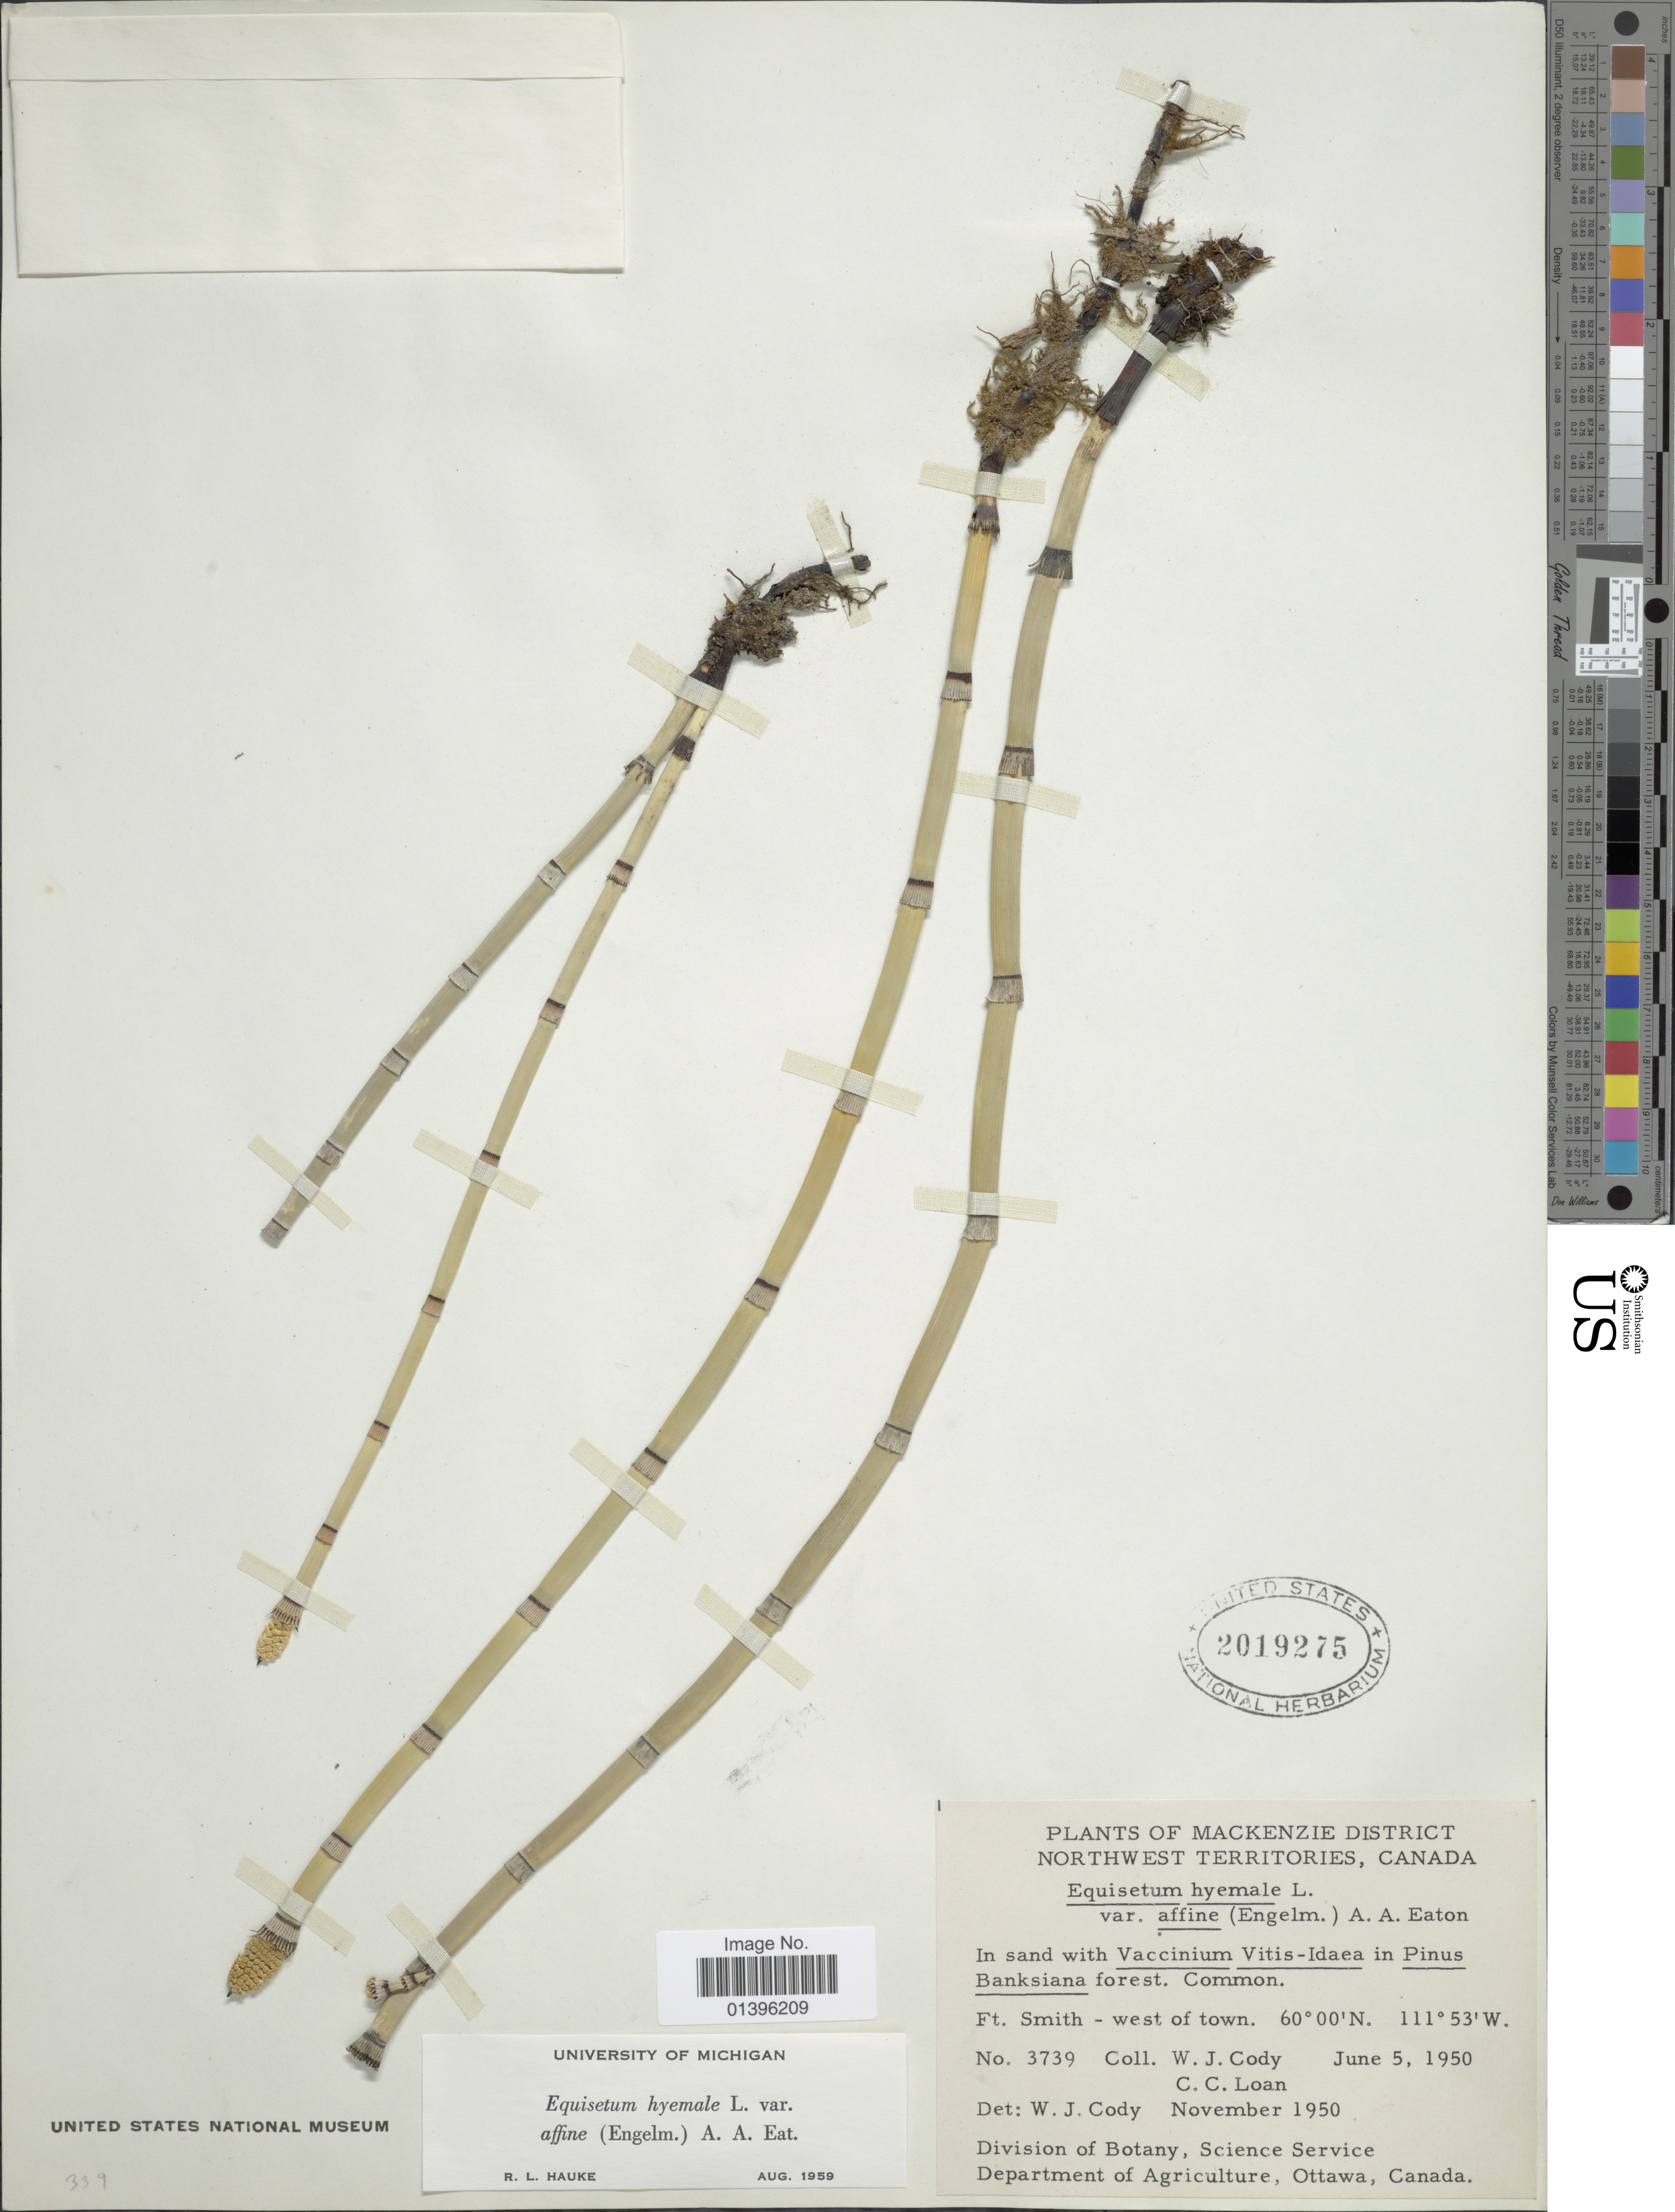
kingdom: Plantae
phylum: Tracheophyta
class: Polypodiopsida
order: Equisetales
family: Equisetaceae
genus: Equisetum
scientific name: Equisetum hyemale var. affine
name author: (Engelm.) A.A. Eaton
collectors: W. Cody & C. Loan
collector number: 3739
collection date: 1950-06-05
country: Canada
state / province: Northwest Territories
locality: Mackenzie District. Ft. Smith - west of town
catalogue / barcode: US 2019275